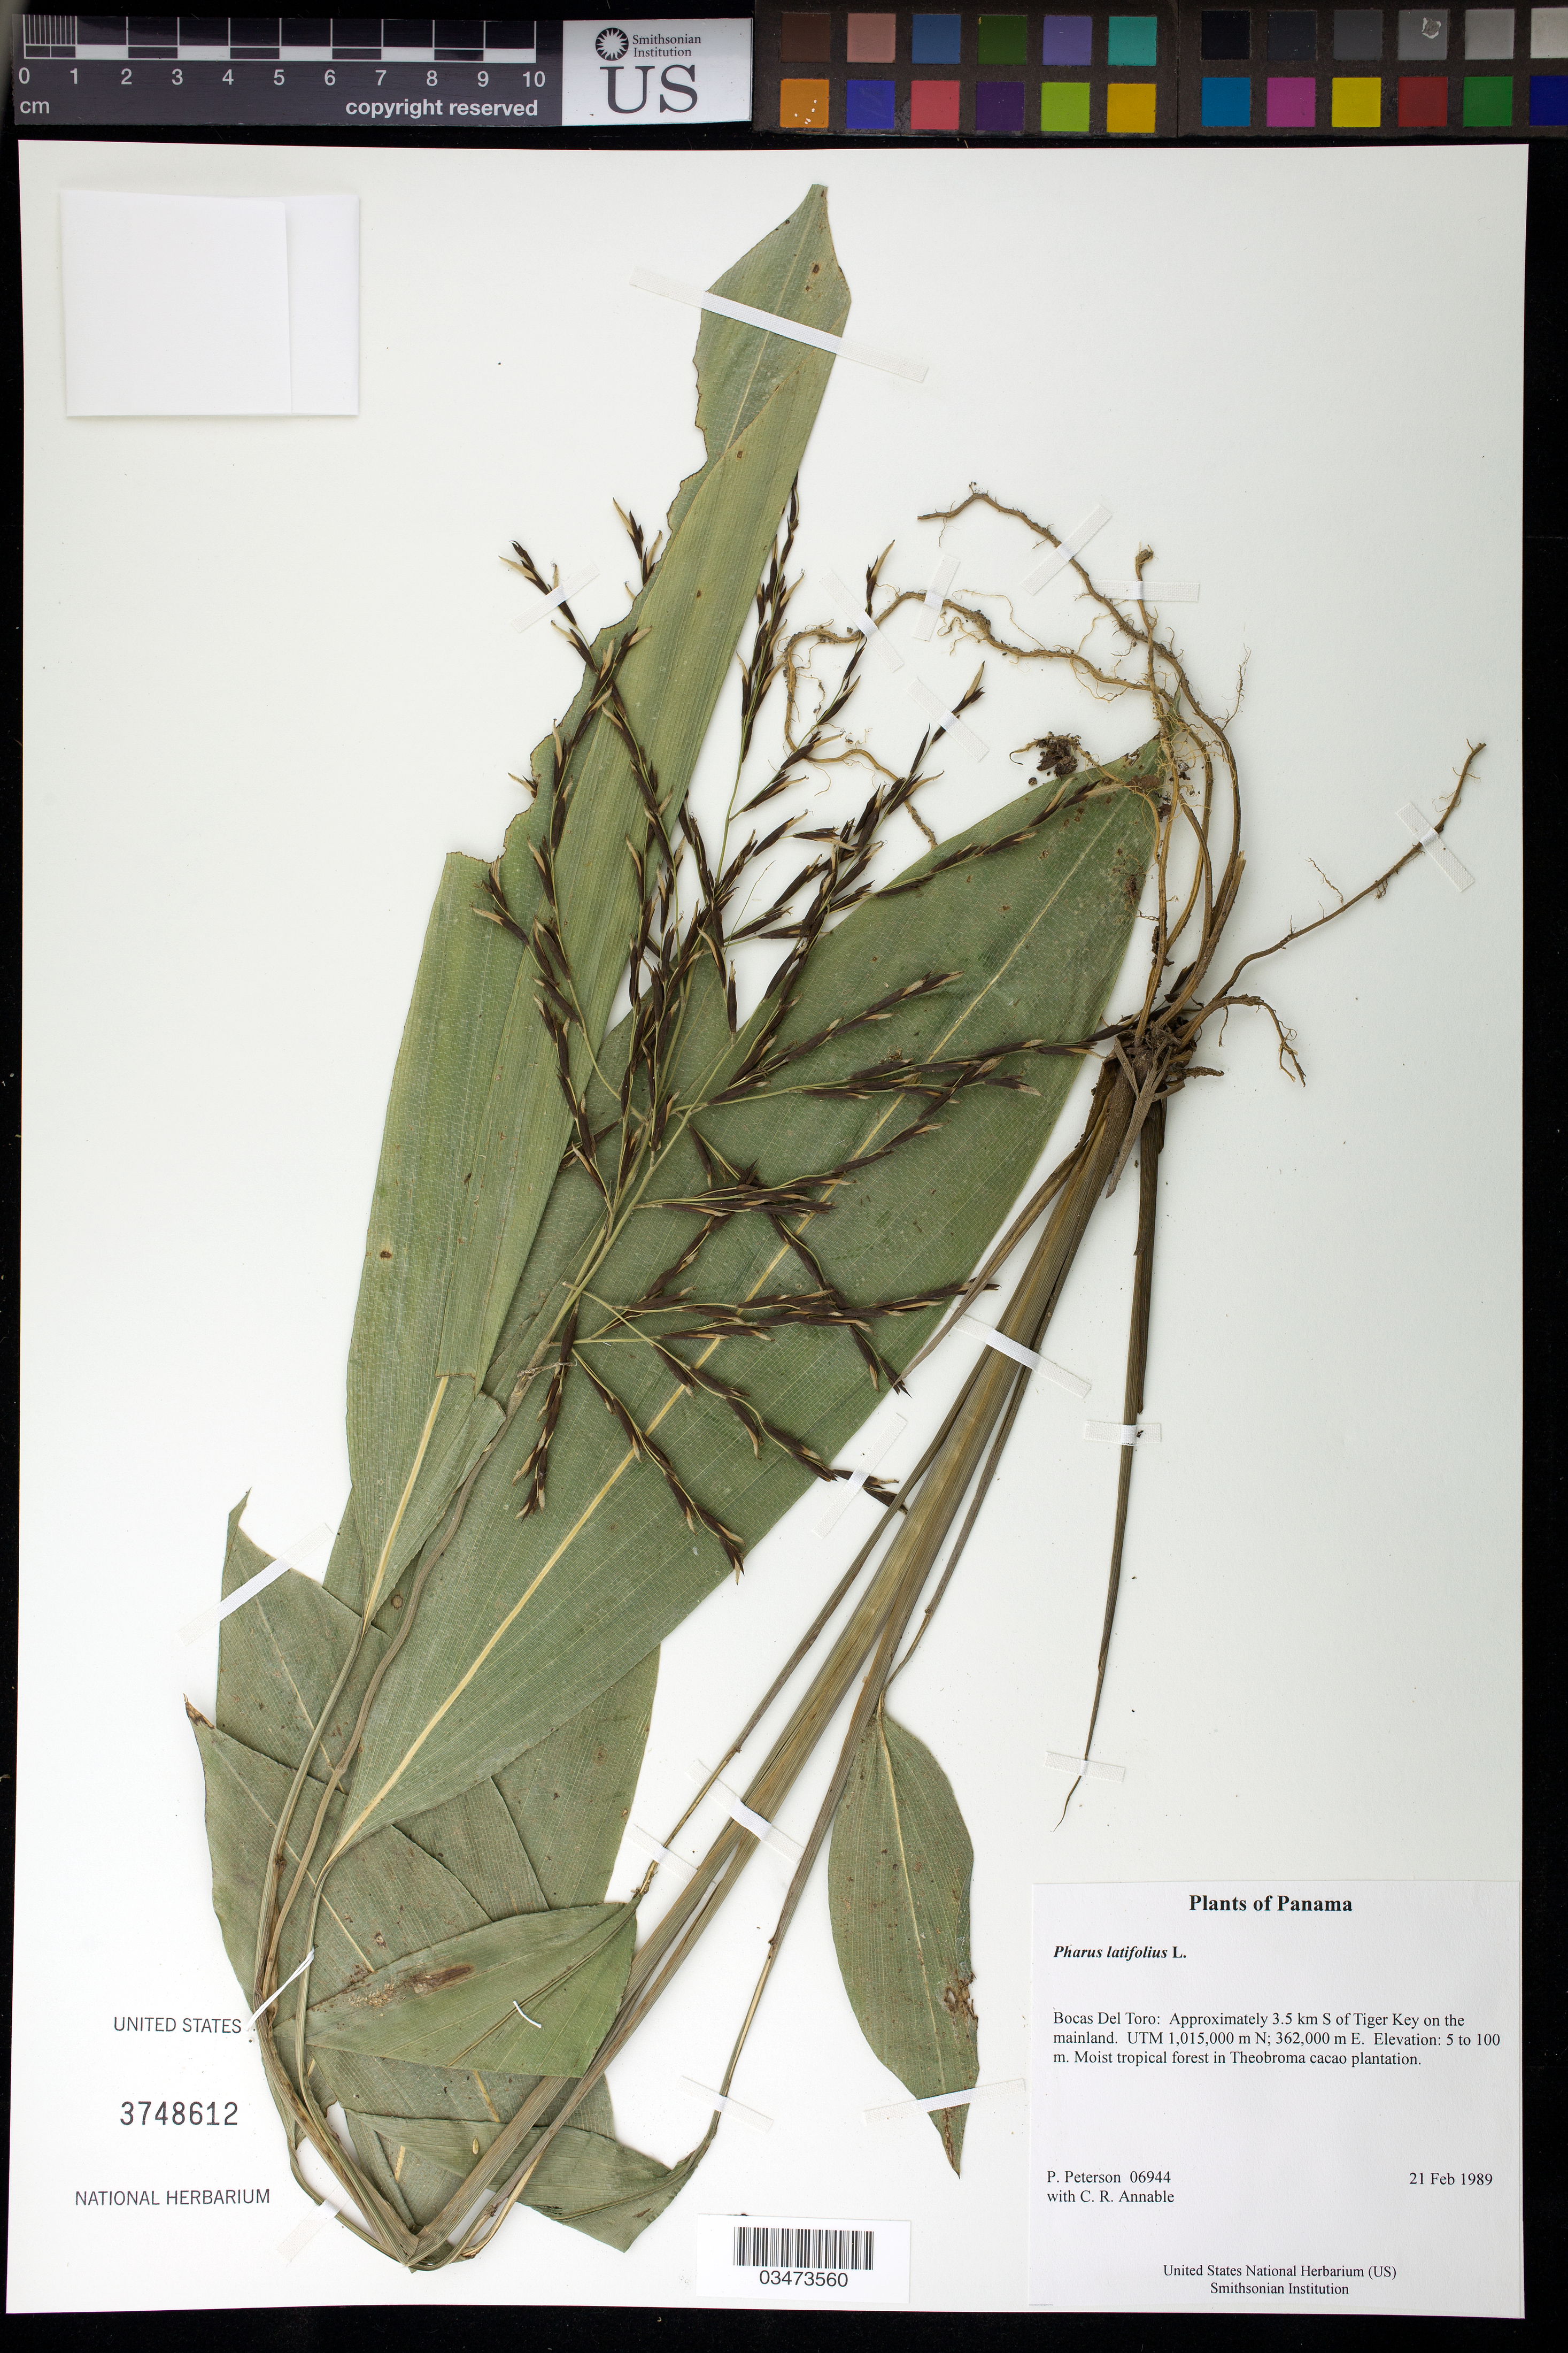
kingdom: Plantae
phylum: Tracheophyta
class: Liliopsida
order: Poales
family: Poaceae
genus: Pharus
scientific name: Pharus latifolius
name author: L.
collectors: P. M. Peterson & C. R. Annable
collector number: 06944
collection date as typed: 21 Feb 1989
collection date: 1989-02-21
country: Panama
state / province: Bocas del Toro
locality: Approximately 3.5 km S of Tiger Key on the mainland. UTM 1,015,000 m N; 362,000 m E.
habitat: Moist tropical forest in Theobroma cacao plantation.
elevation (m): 5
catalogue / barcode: US 3748612